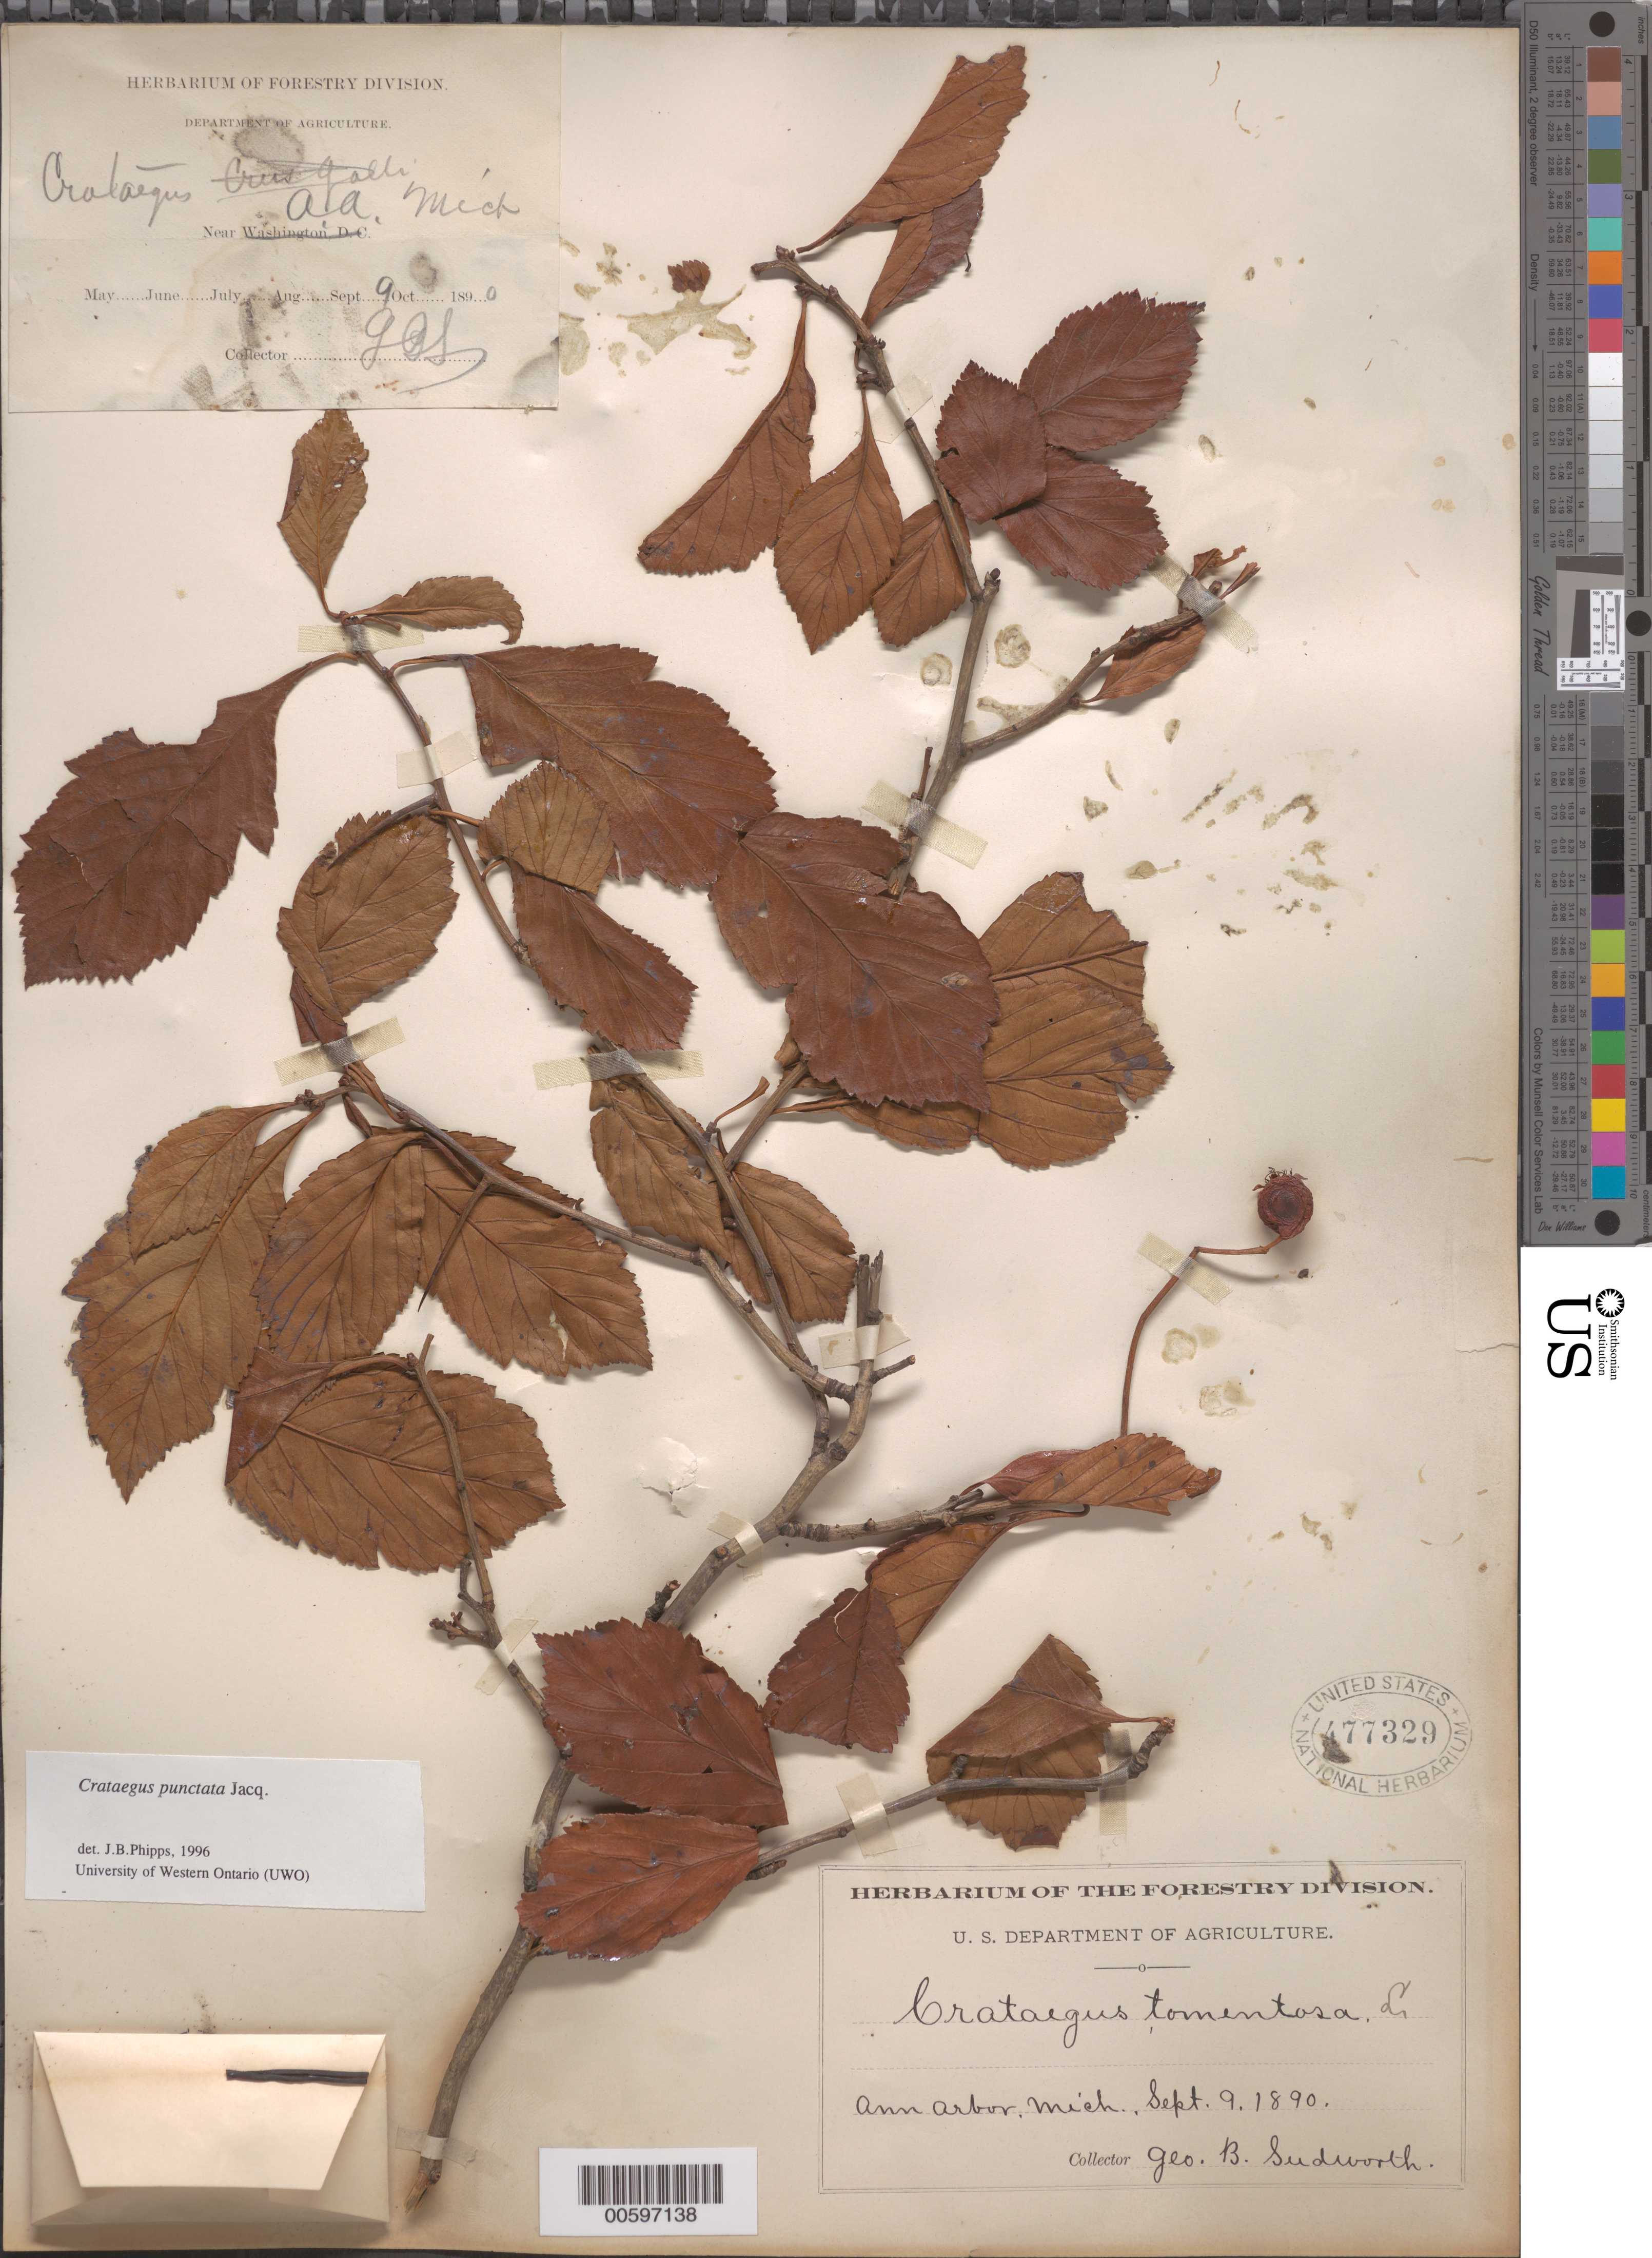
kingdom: Plantae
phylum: Tracheophyta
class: Magnoliopsida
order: Rosales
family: Rosaceae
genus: Crataegus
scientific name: Crataegus punctata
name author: Jacq.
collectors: G. B. Sudworth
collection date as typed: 09 Sep 1890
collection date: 1890-09-09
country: United States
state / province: Michigan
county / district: Washtenaw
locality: Ann Arbor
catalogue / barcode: US 477329